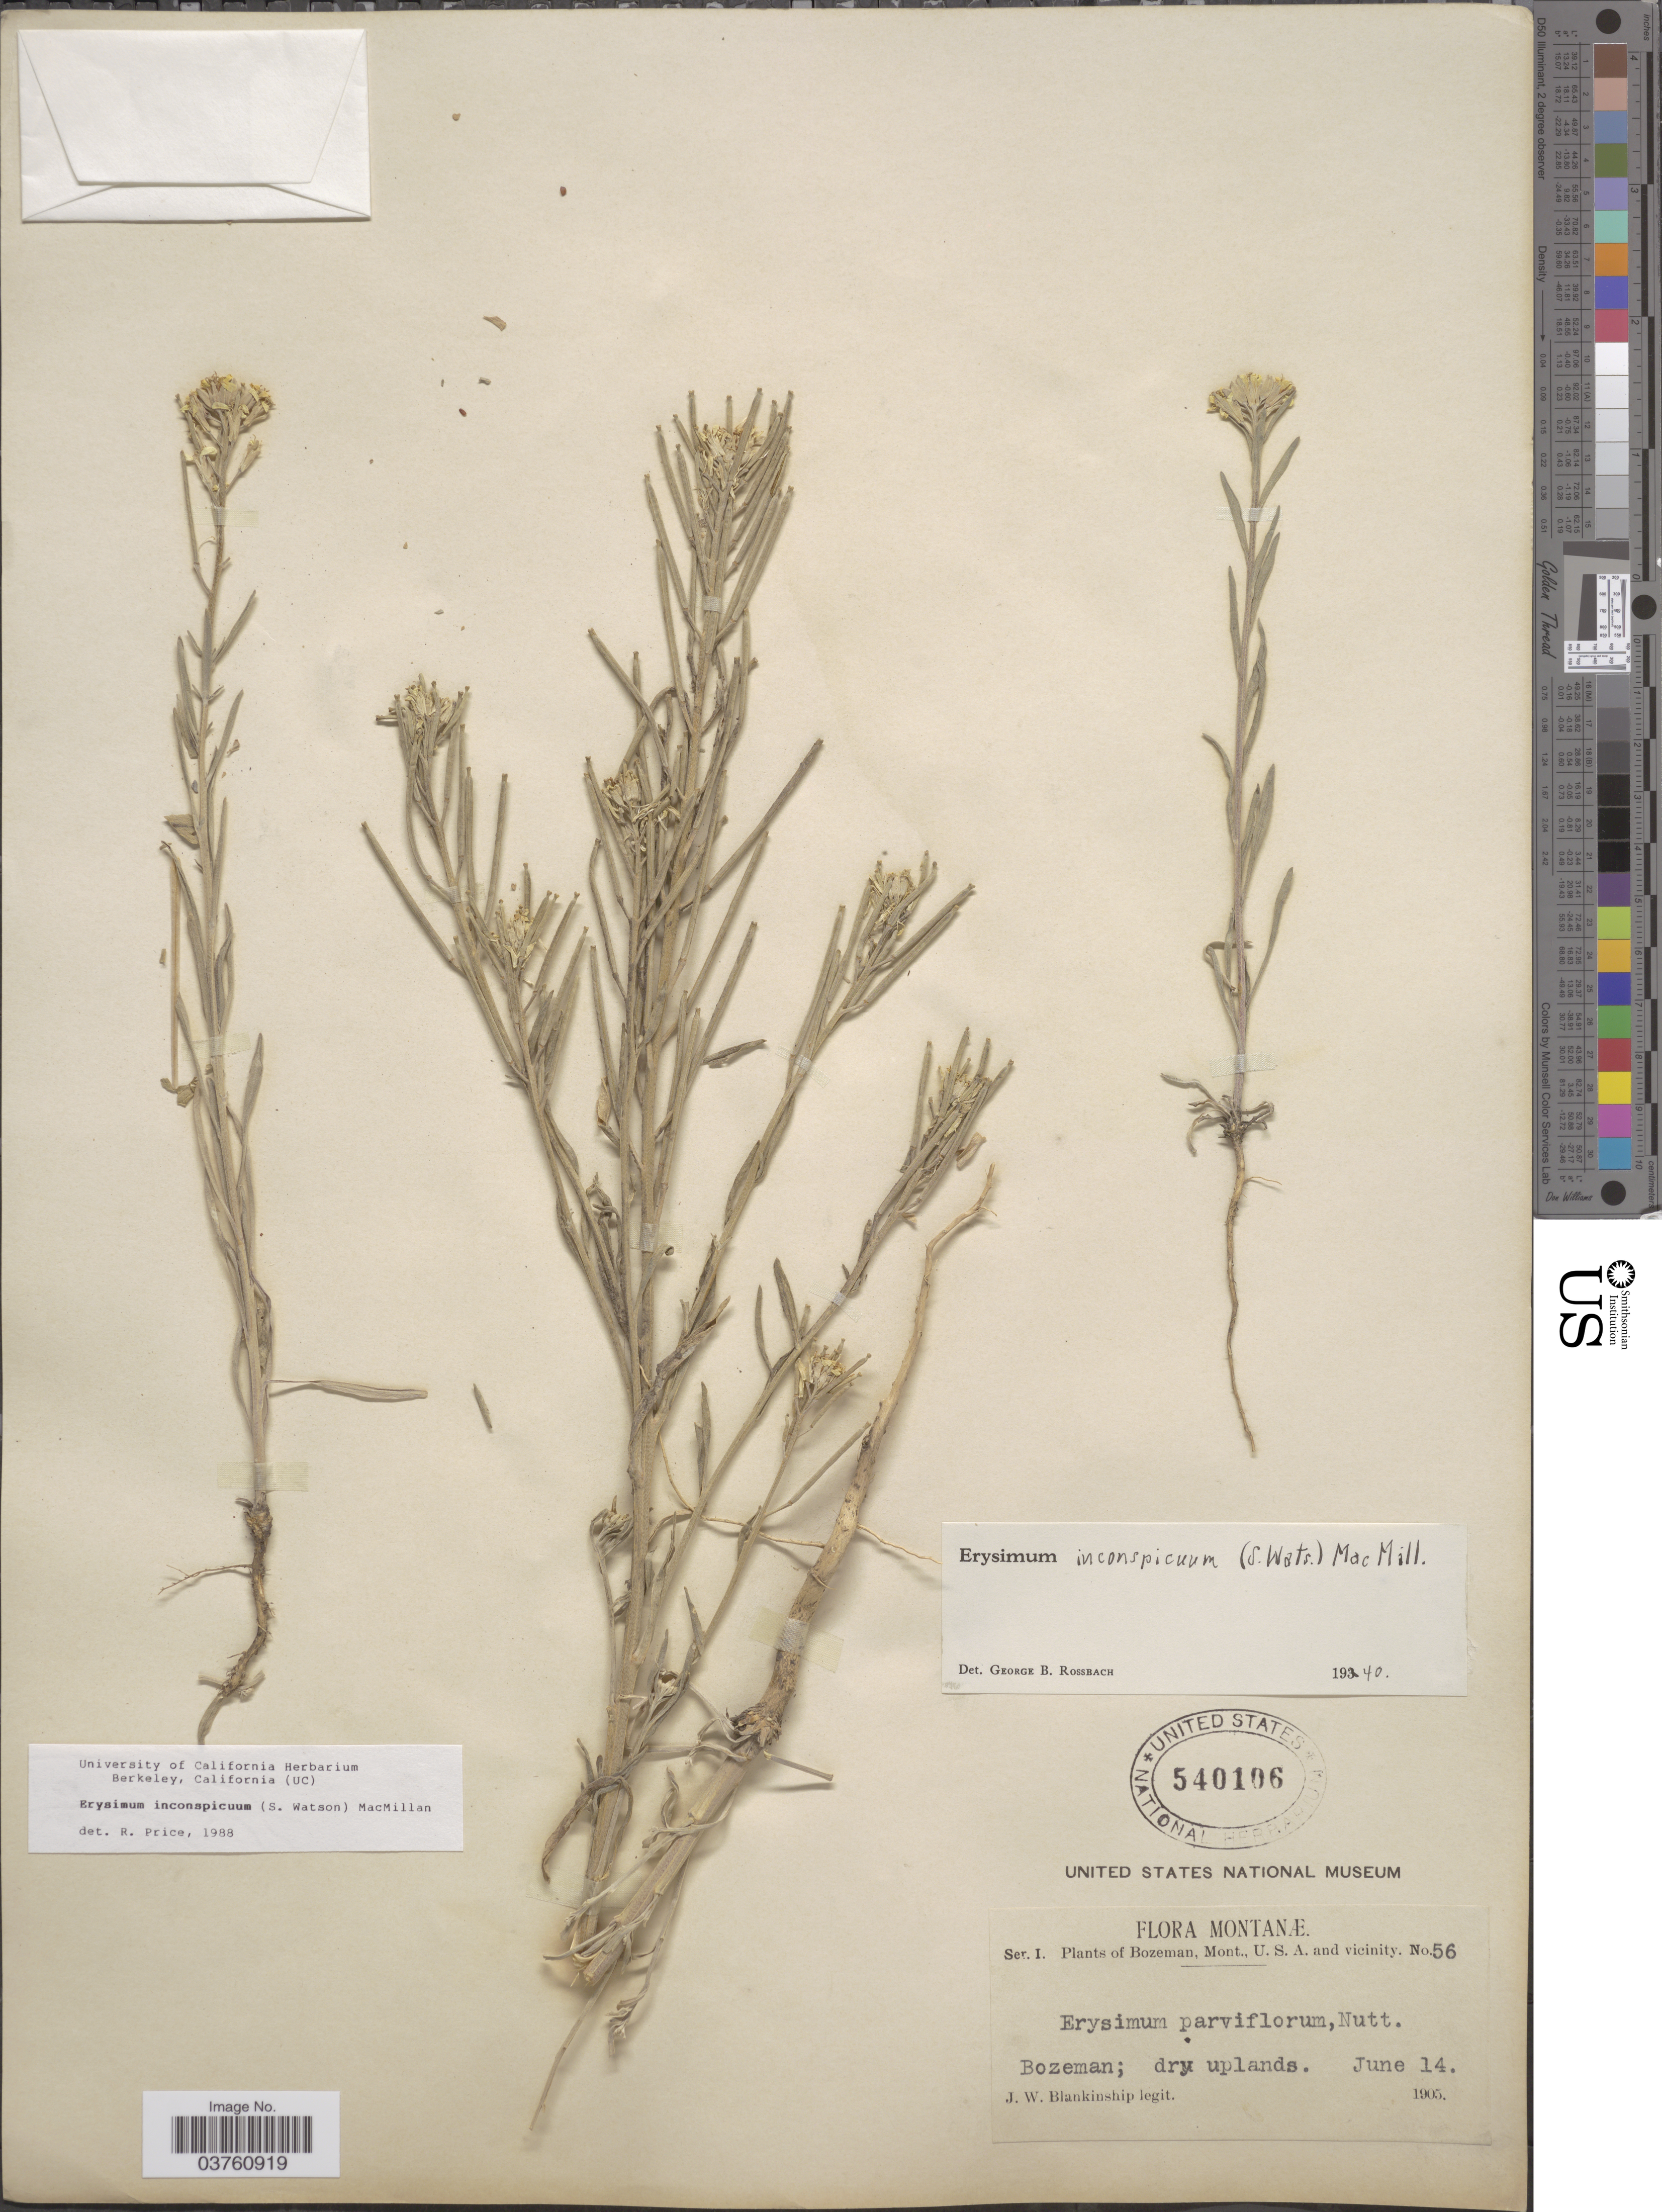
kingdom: Plantae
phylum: Tracheophyta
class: Magnoliopsida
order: Brassicales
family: Brassicaceae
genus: Erysimum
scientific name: Erysimum inconspicuum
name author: (S. Watson) MacMill.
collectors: J. W. Blankinship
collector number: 56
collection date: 1905-06-14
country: United States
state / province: Montana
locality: Bozeman and vicinity. Dry uplands.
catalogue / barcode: US 540106